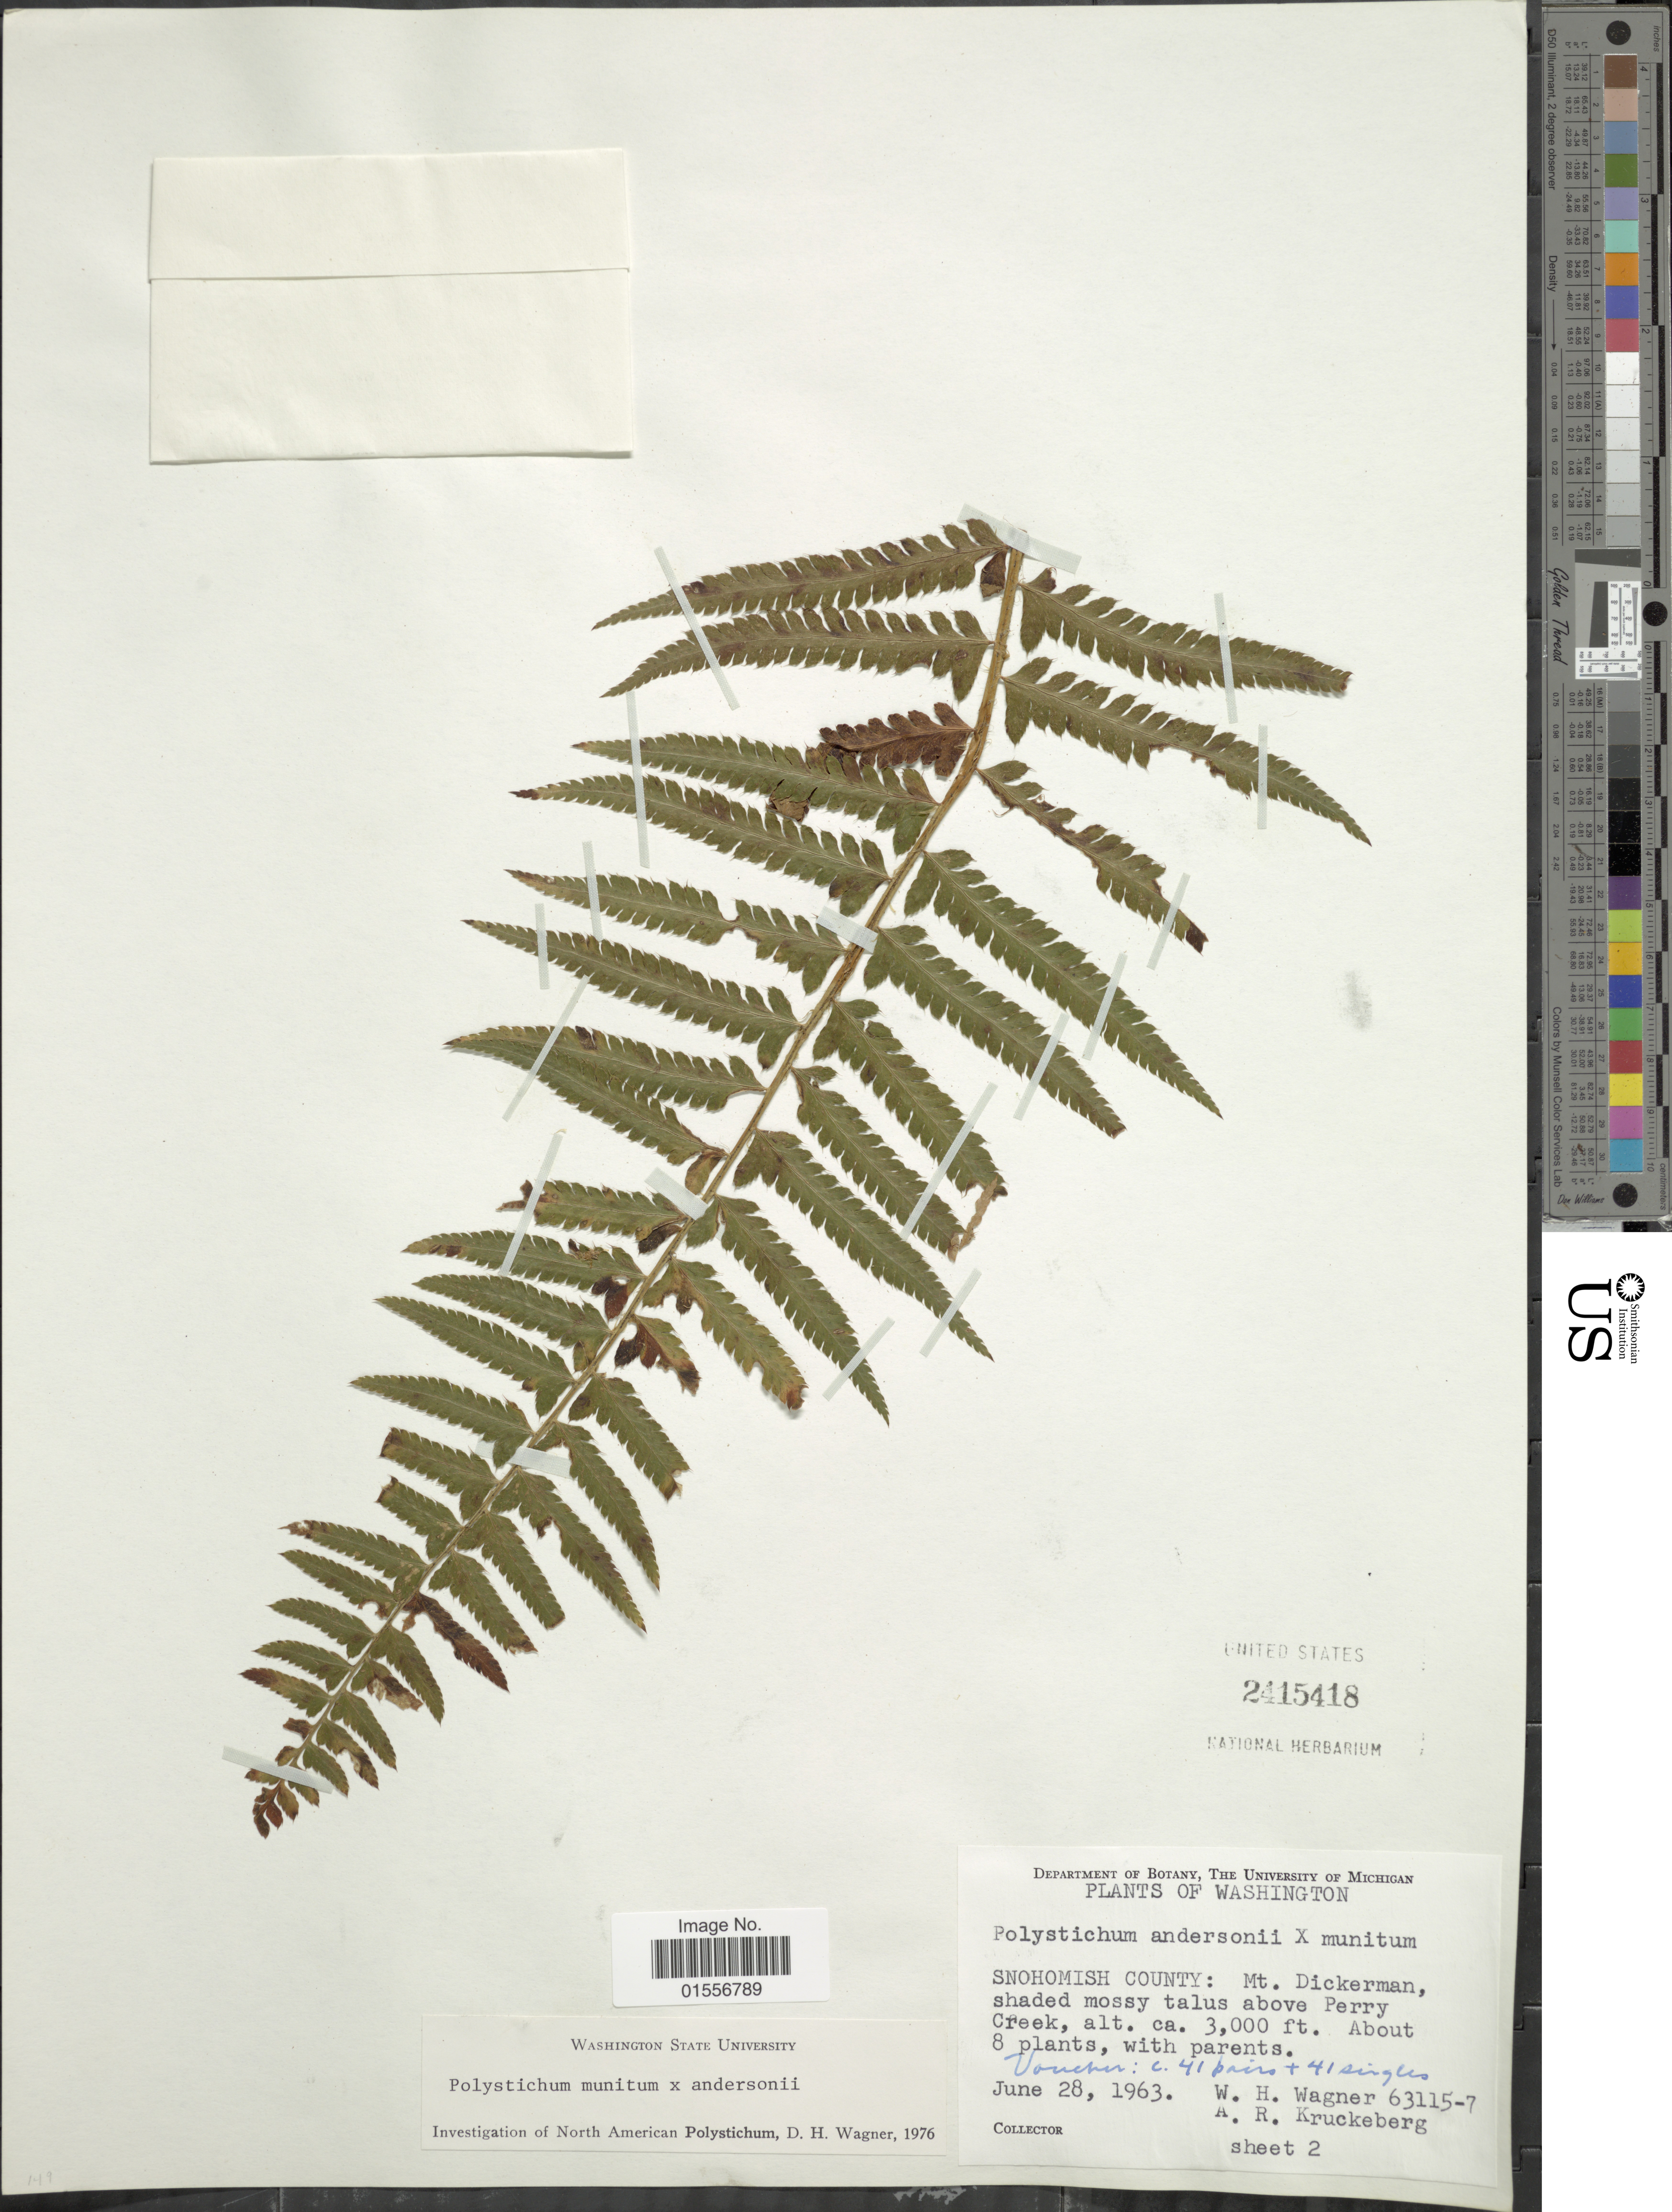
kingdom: Plantae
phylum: Tracheophyta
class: Polypodiopsida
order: Polypodiales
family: Dryopteridaceae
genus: Polystichum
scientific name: Polystichum andersonii x P. auritum (Fée) Yatsk.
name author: (Fée) Hopkins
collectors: W. H. Wagner & A. Kruckeberg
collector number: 63115-7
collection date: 1963-06-28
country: United States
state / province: Washington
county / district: Snohomish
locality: Snohomish County: Mt. Dickerman, shaded mossy talus above Perry Creek.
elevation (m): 914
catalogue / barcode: US 2415418